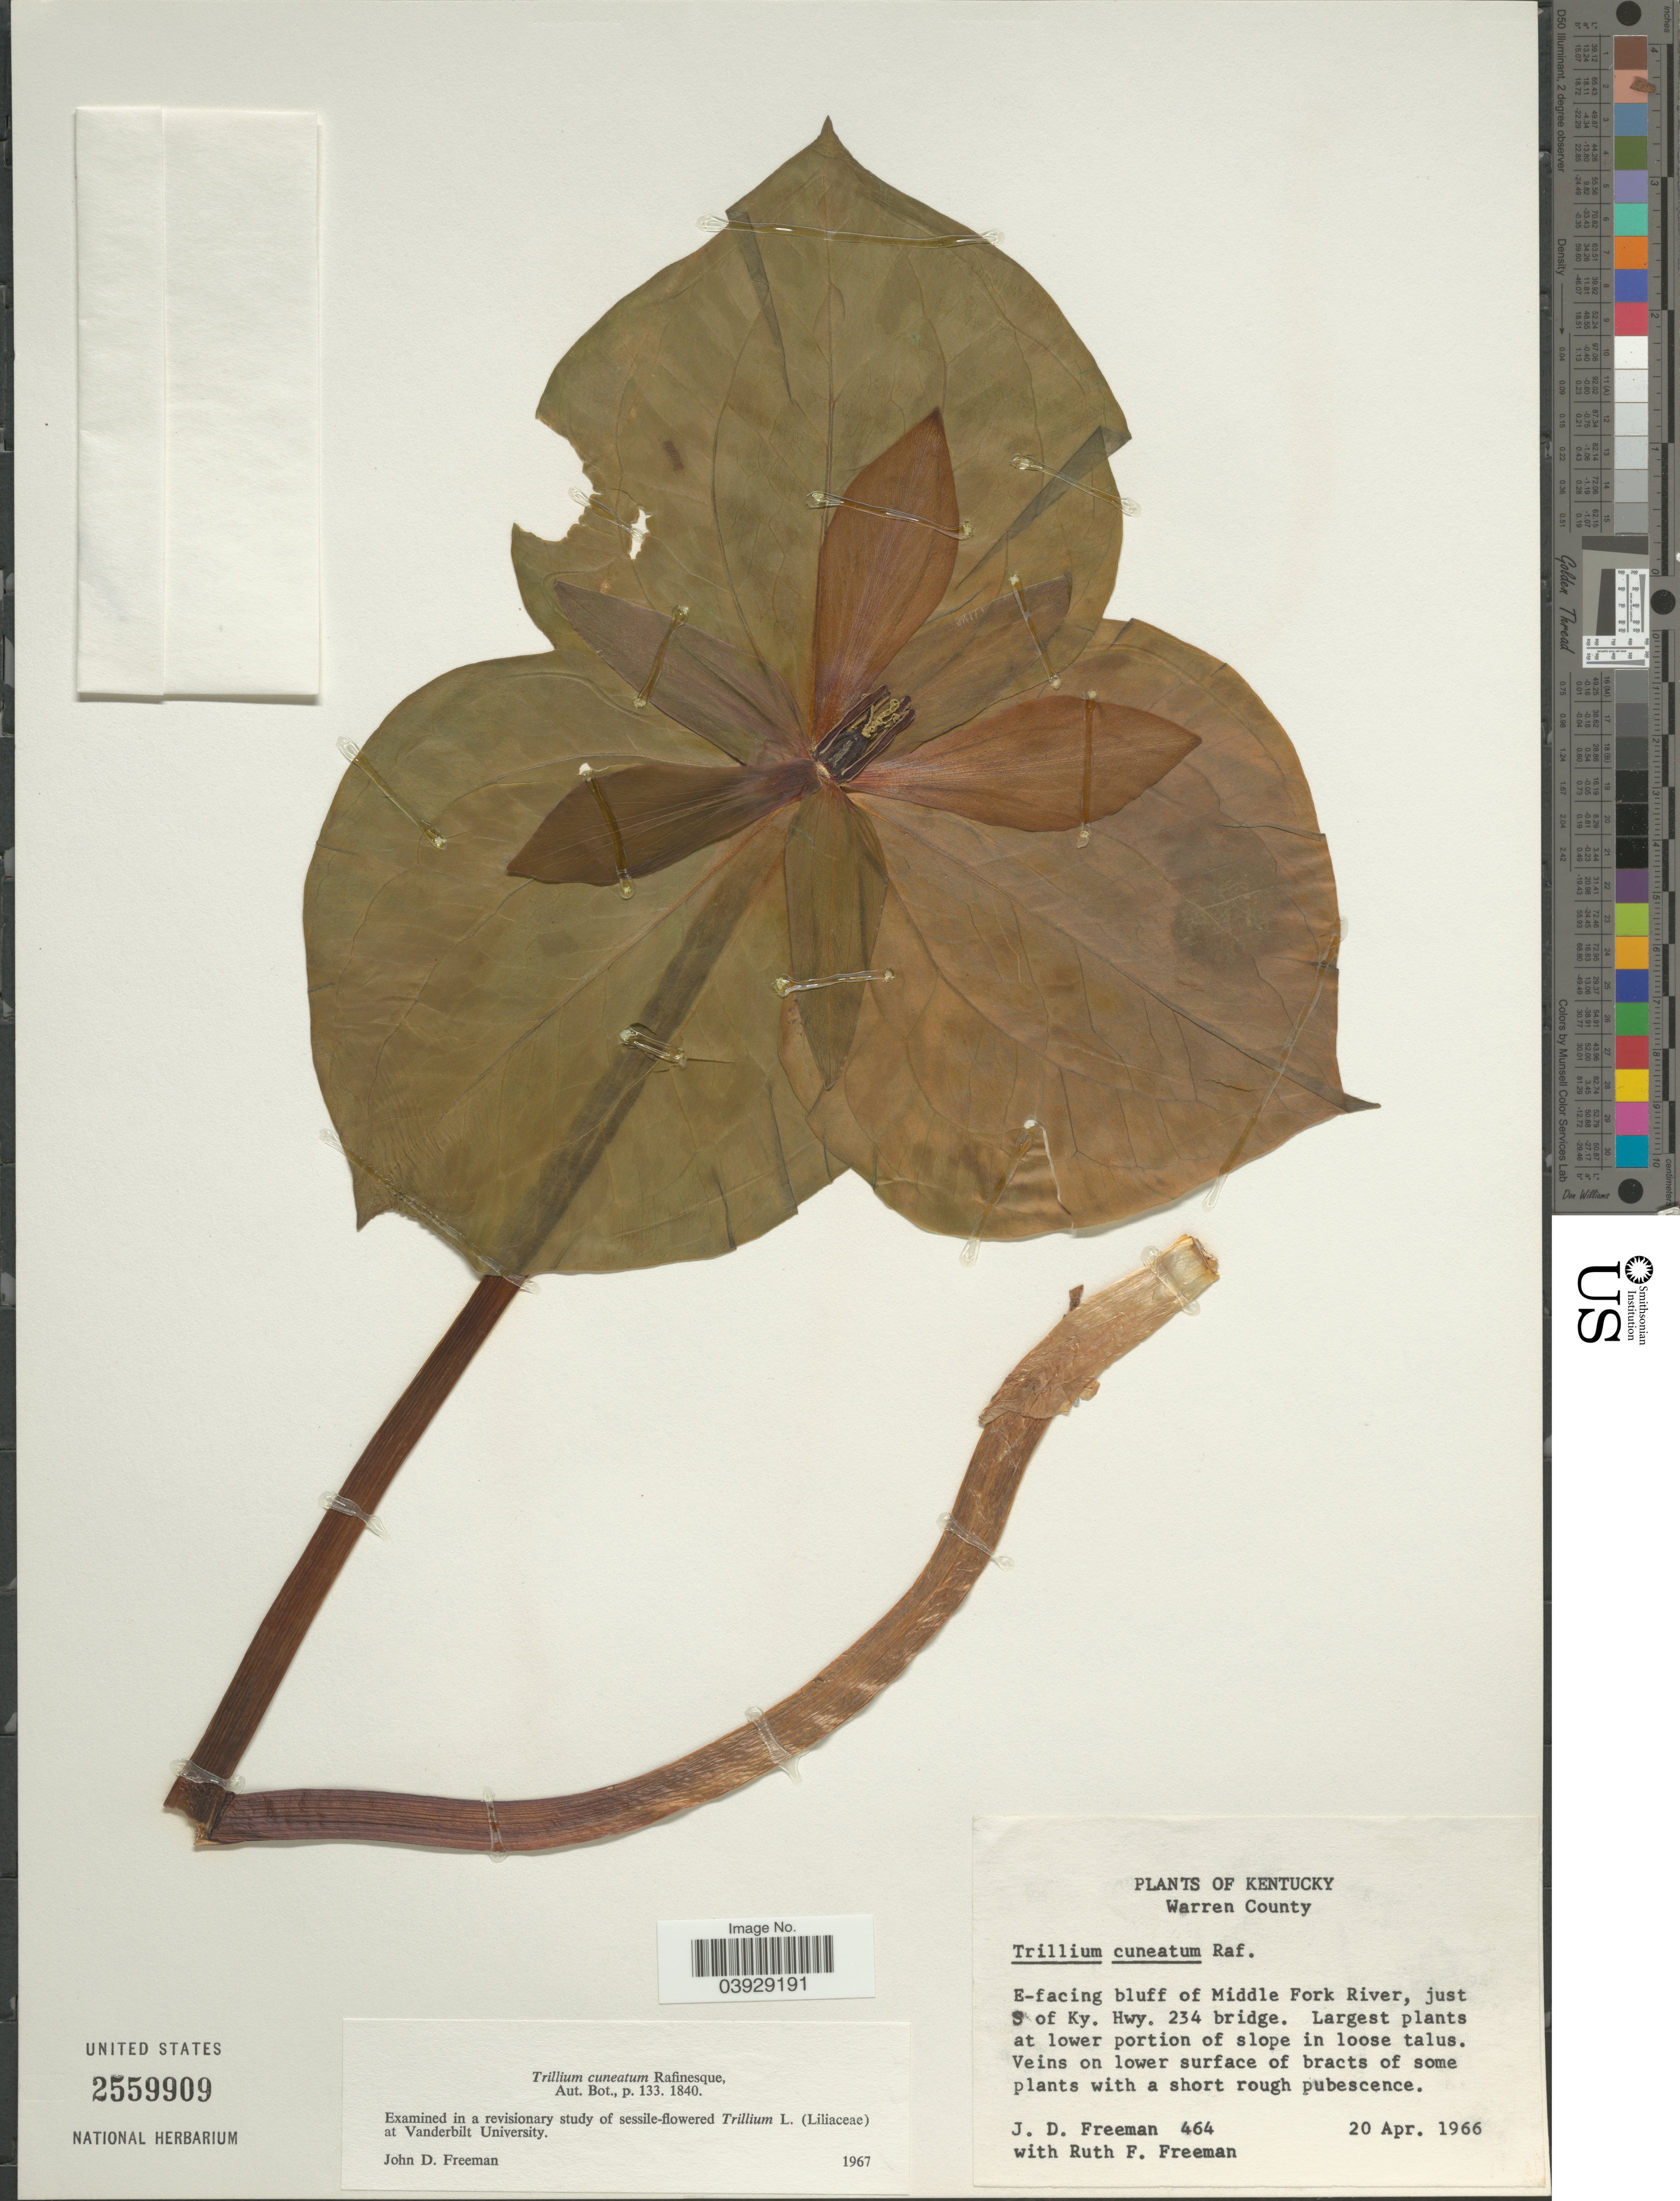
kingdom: Plantae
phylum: Tracheophyta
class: Liliopsida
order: Liliales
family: Melanthiaceae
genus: Trillium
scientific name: Trillium cuneatum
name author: Raf.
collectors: J. Freeman & R. Freeman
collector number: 464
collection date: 1966-04-20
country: United States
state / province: Kentucky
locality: Warren County. E-facing bluff of Middle Fork River, just S of Ky. Hwy. 234 bridge.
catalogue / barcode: US 2559909